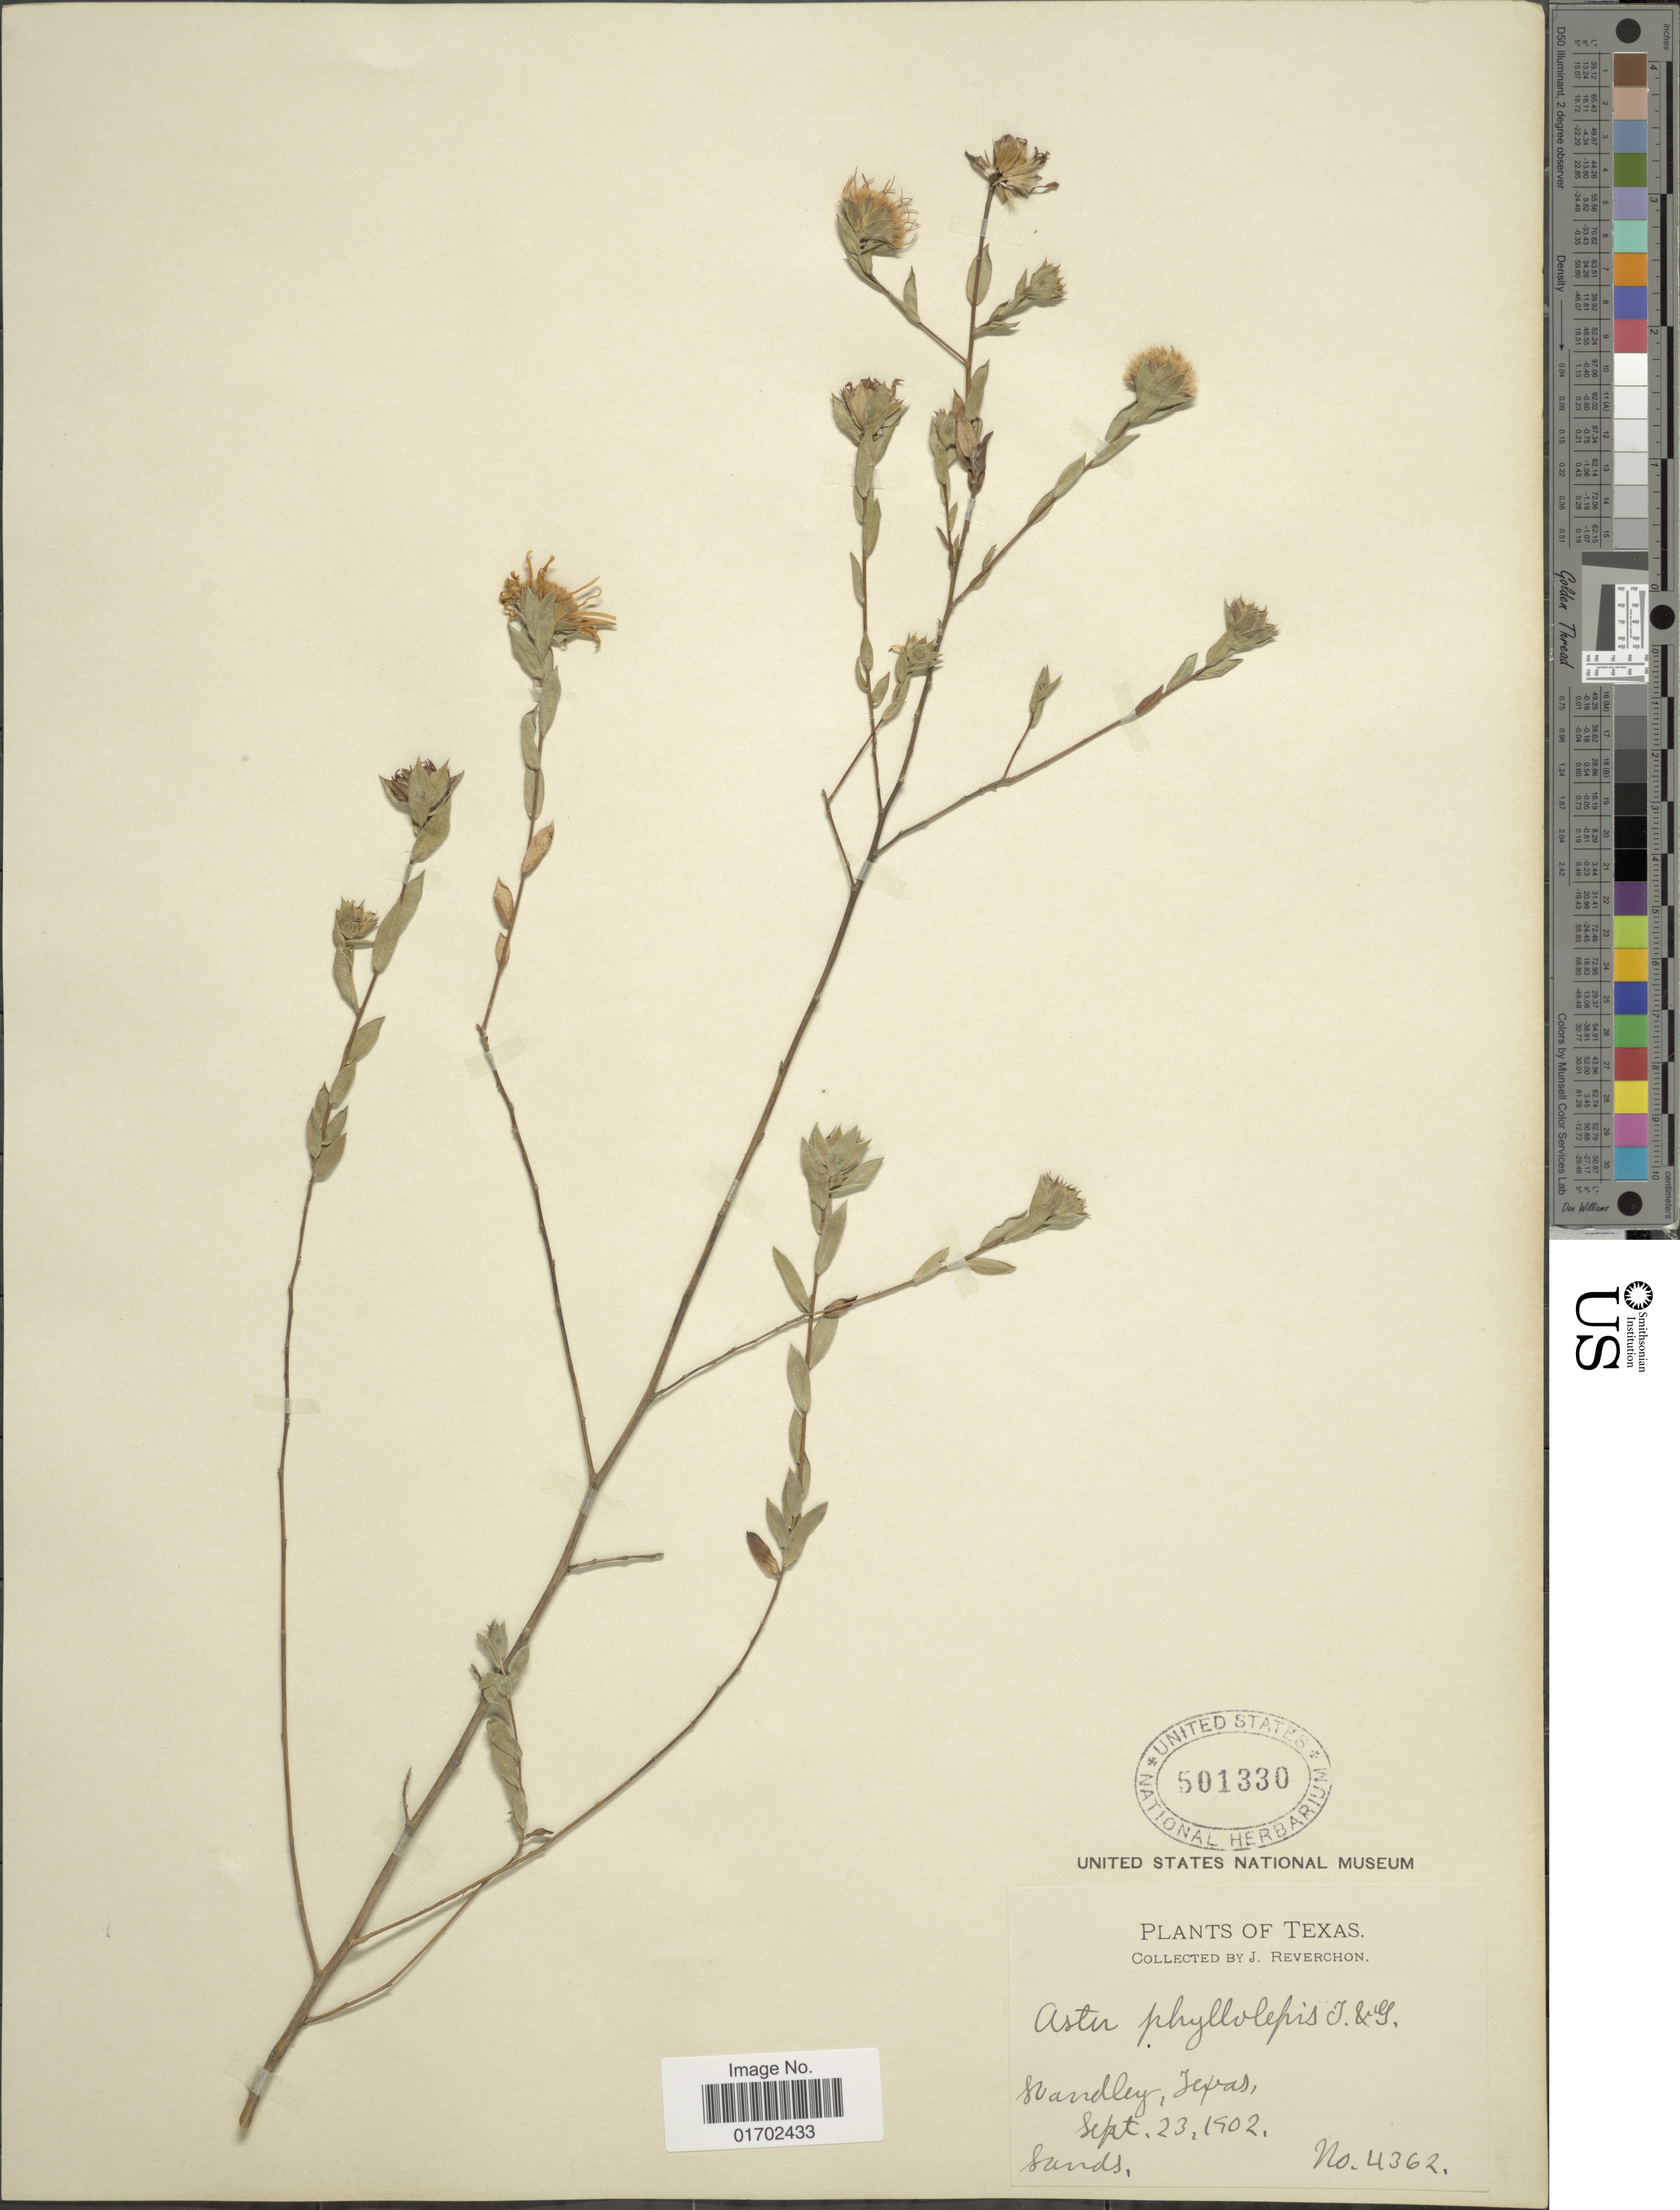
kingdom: Plantae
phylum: Tracheophyta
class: Magnoliopsida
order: Asterales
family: Asteraceae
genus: Symphyotrichum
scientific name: Symphyotrichum pratense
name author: (Raf.) G.L. Nesom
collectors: J. Reverchon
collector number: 4362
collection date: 1902-09-23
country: United States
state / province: Texas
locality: Standley.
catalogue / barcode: US 501330